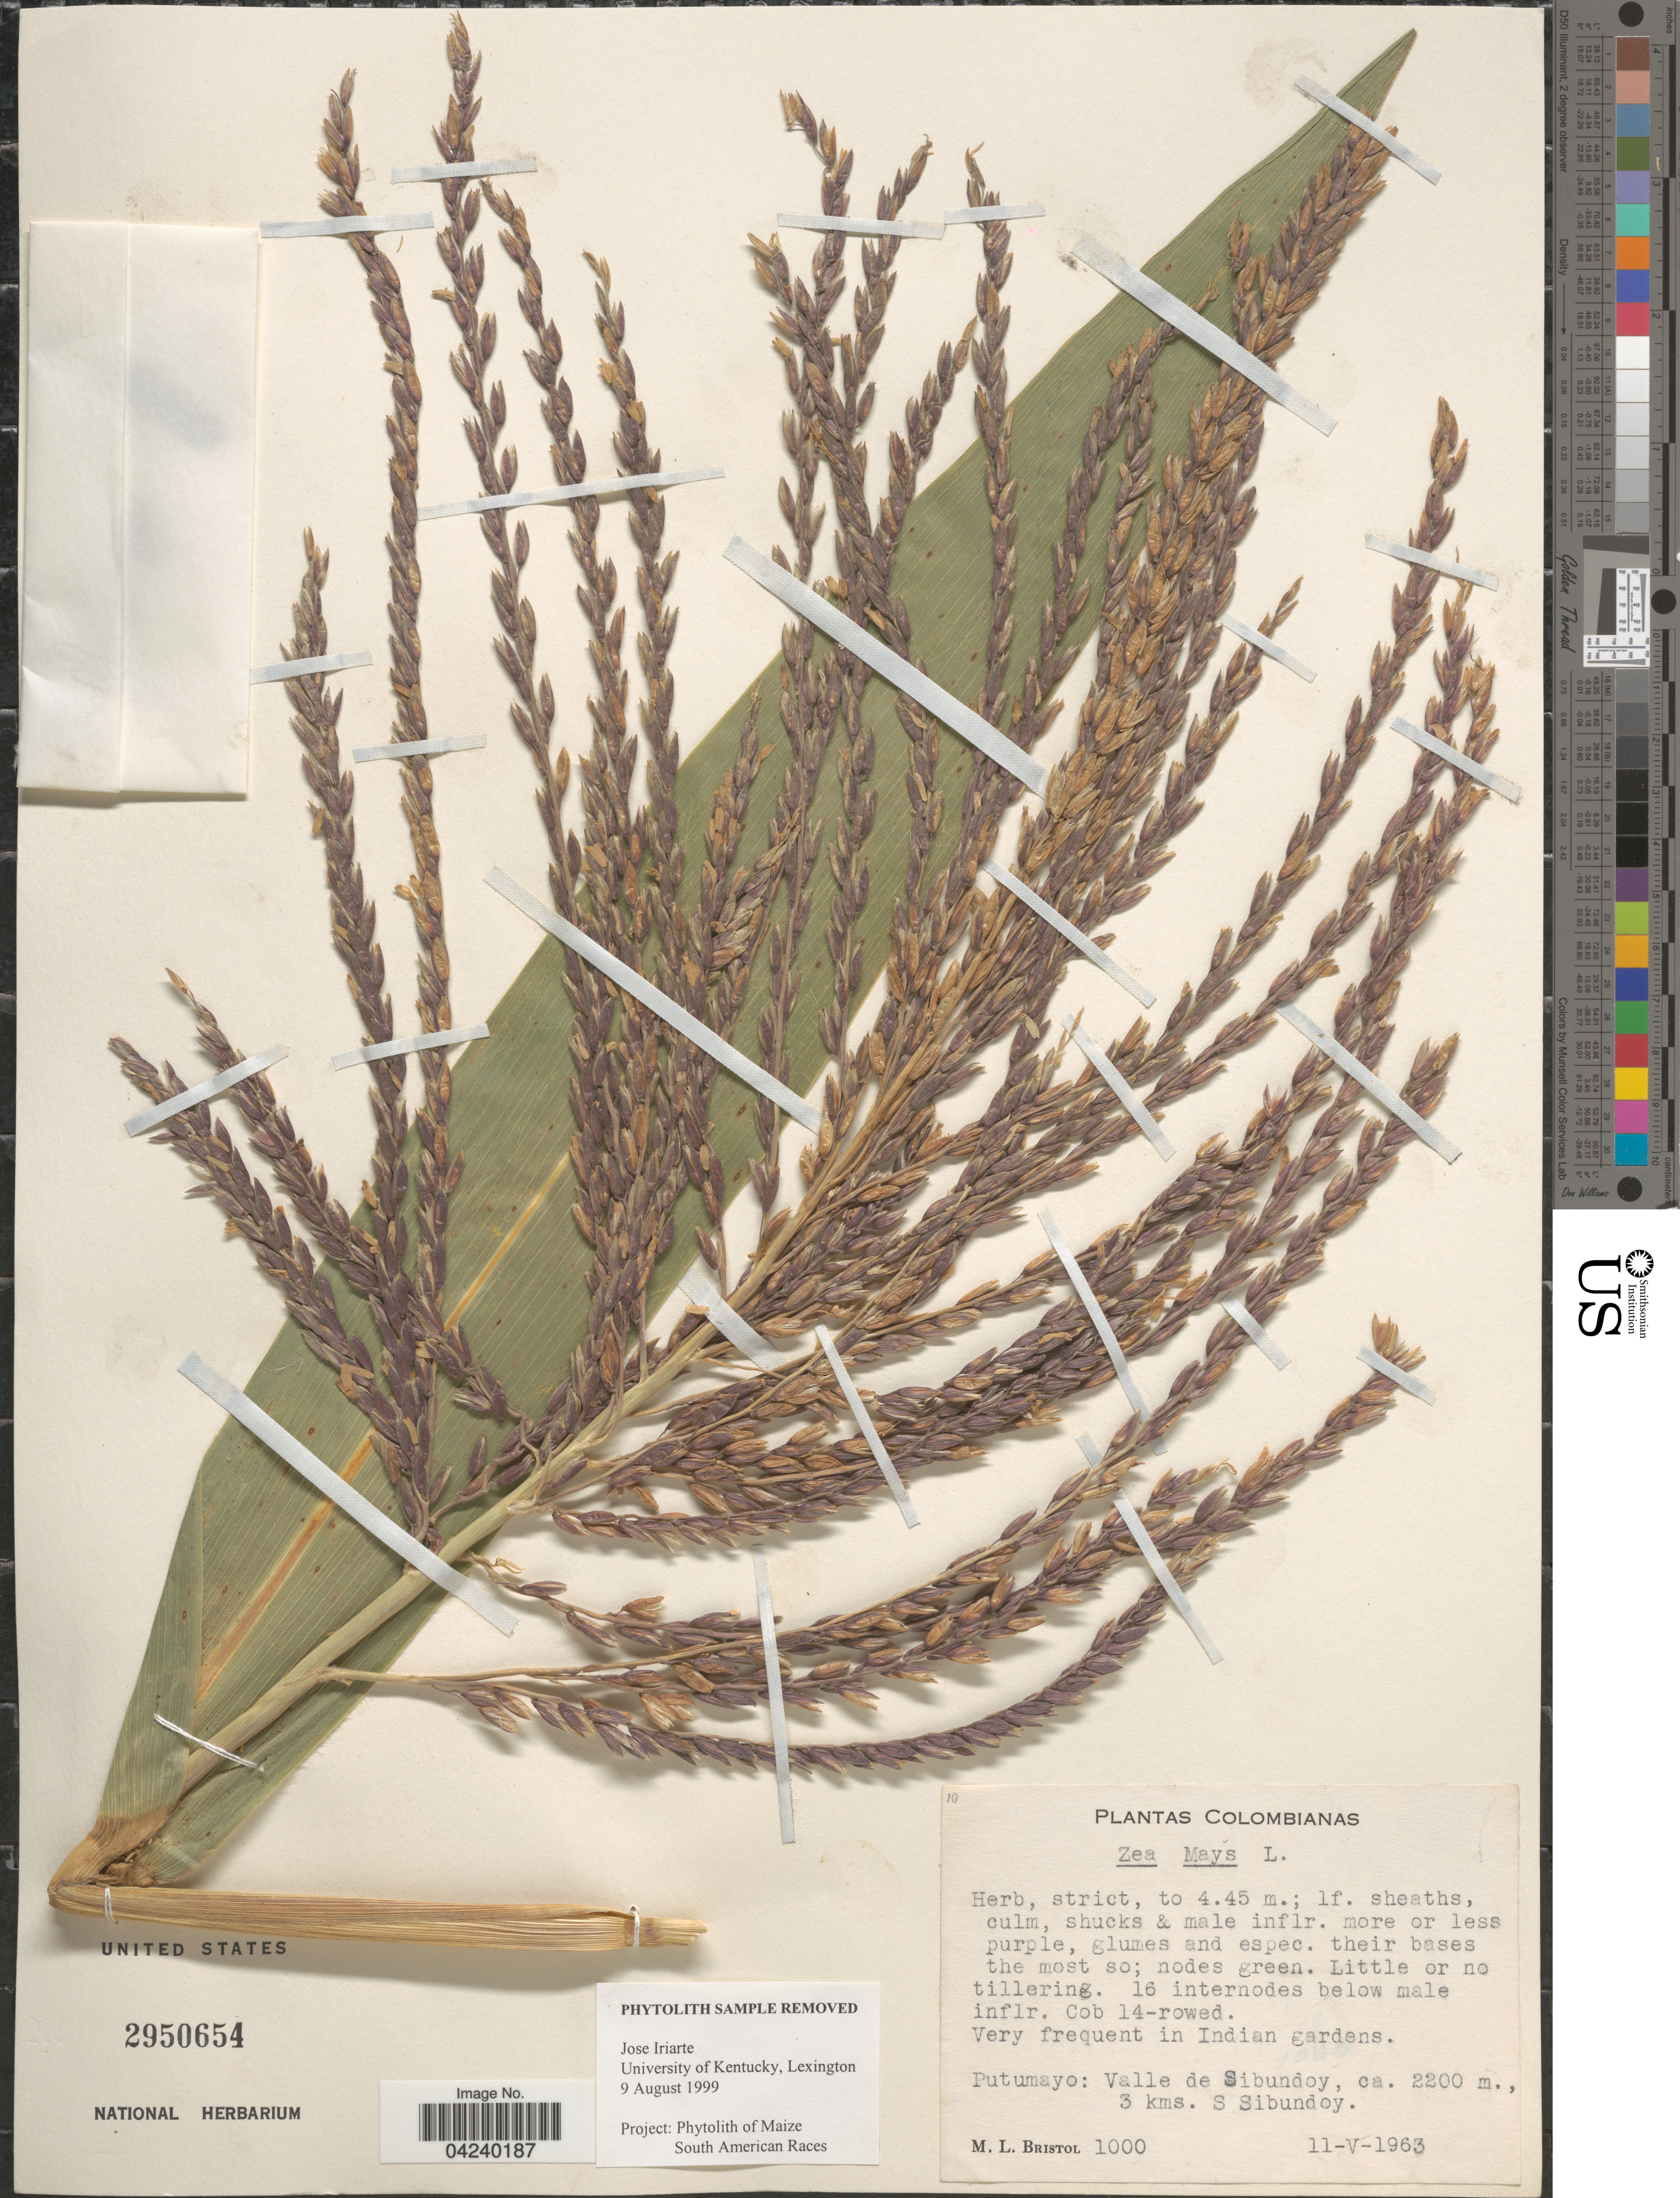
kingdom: Plantae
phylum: Tracheophyta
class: Liliopsida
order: Poales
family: Poaceae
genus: Zea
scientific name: Zea mays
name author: L.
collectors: M. L. Bristol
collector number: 1000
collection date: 1963-05-11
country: Colombia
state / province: Putumayo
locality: In Indian gardens. Valle de Sibundoy, 3 kms. S Sibundoy.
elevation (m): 2200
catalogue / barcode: US 2950654